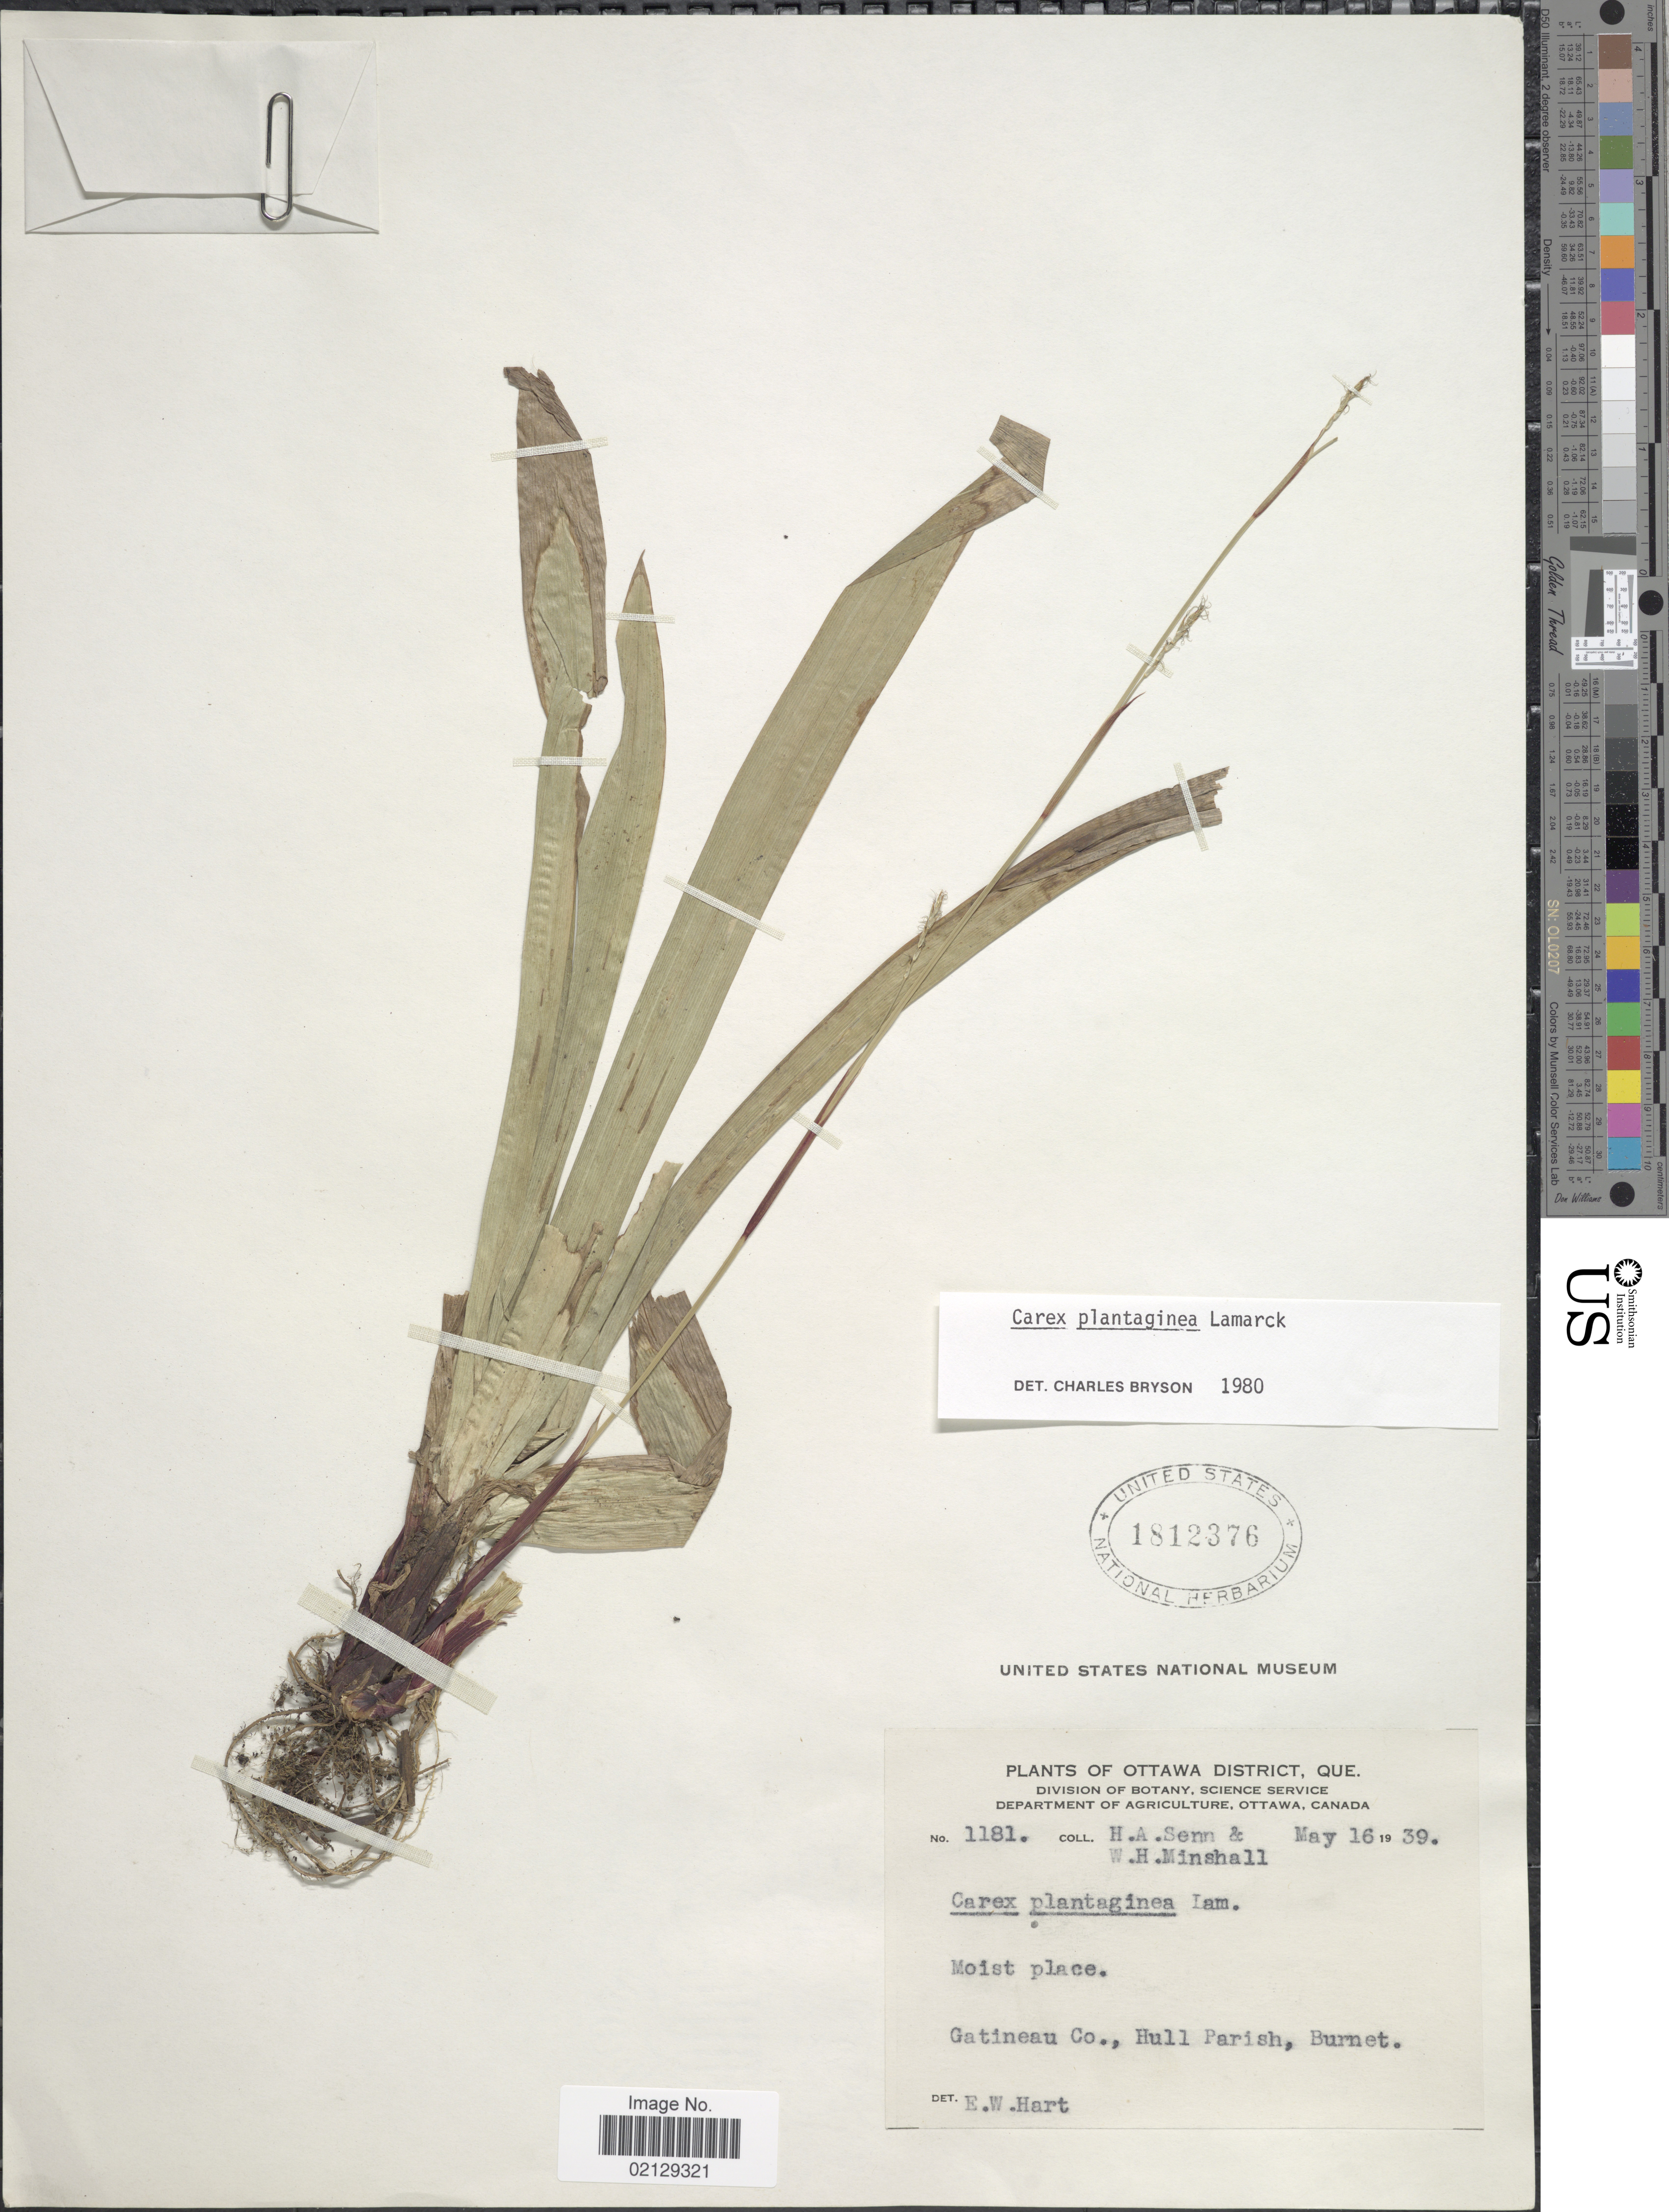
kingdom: Plantae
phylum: Tracheophyta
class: Liliopsida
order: Poales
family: Cyperaceae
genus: Carex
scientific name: Carex plantaginea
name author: Lam.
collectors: H. Senn & W. Minshall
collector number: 1181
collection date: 1939-05-16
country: Canada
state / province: Quebec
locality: Ottawa District, Que., Gatineau Co., Hull Parish, Burnet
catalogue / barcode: US 1812376